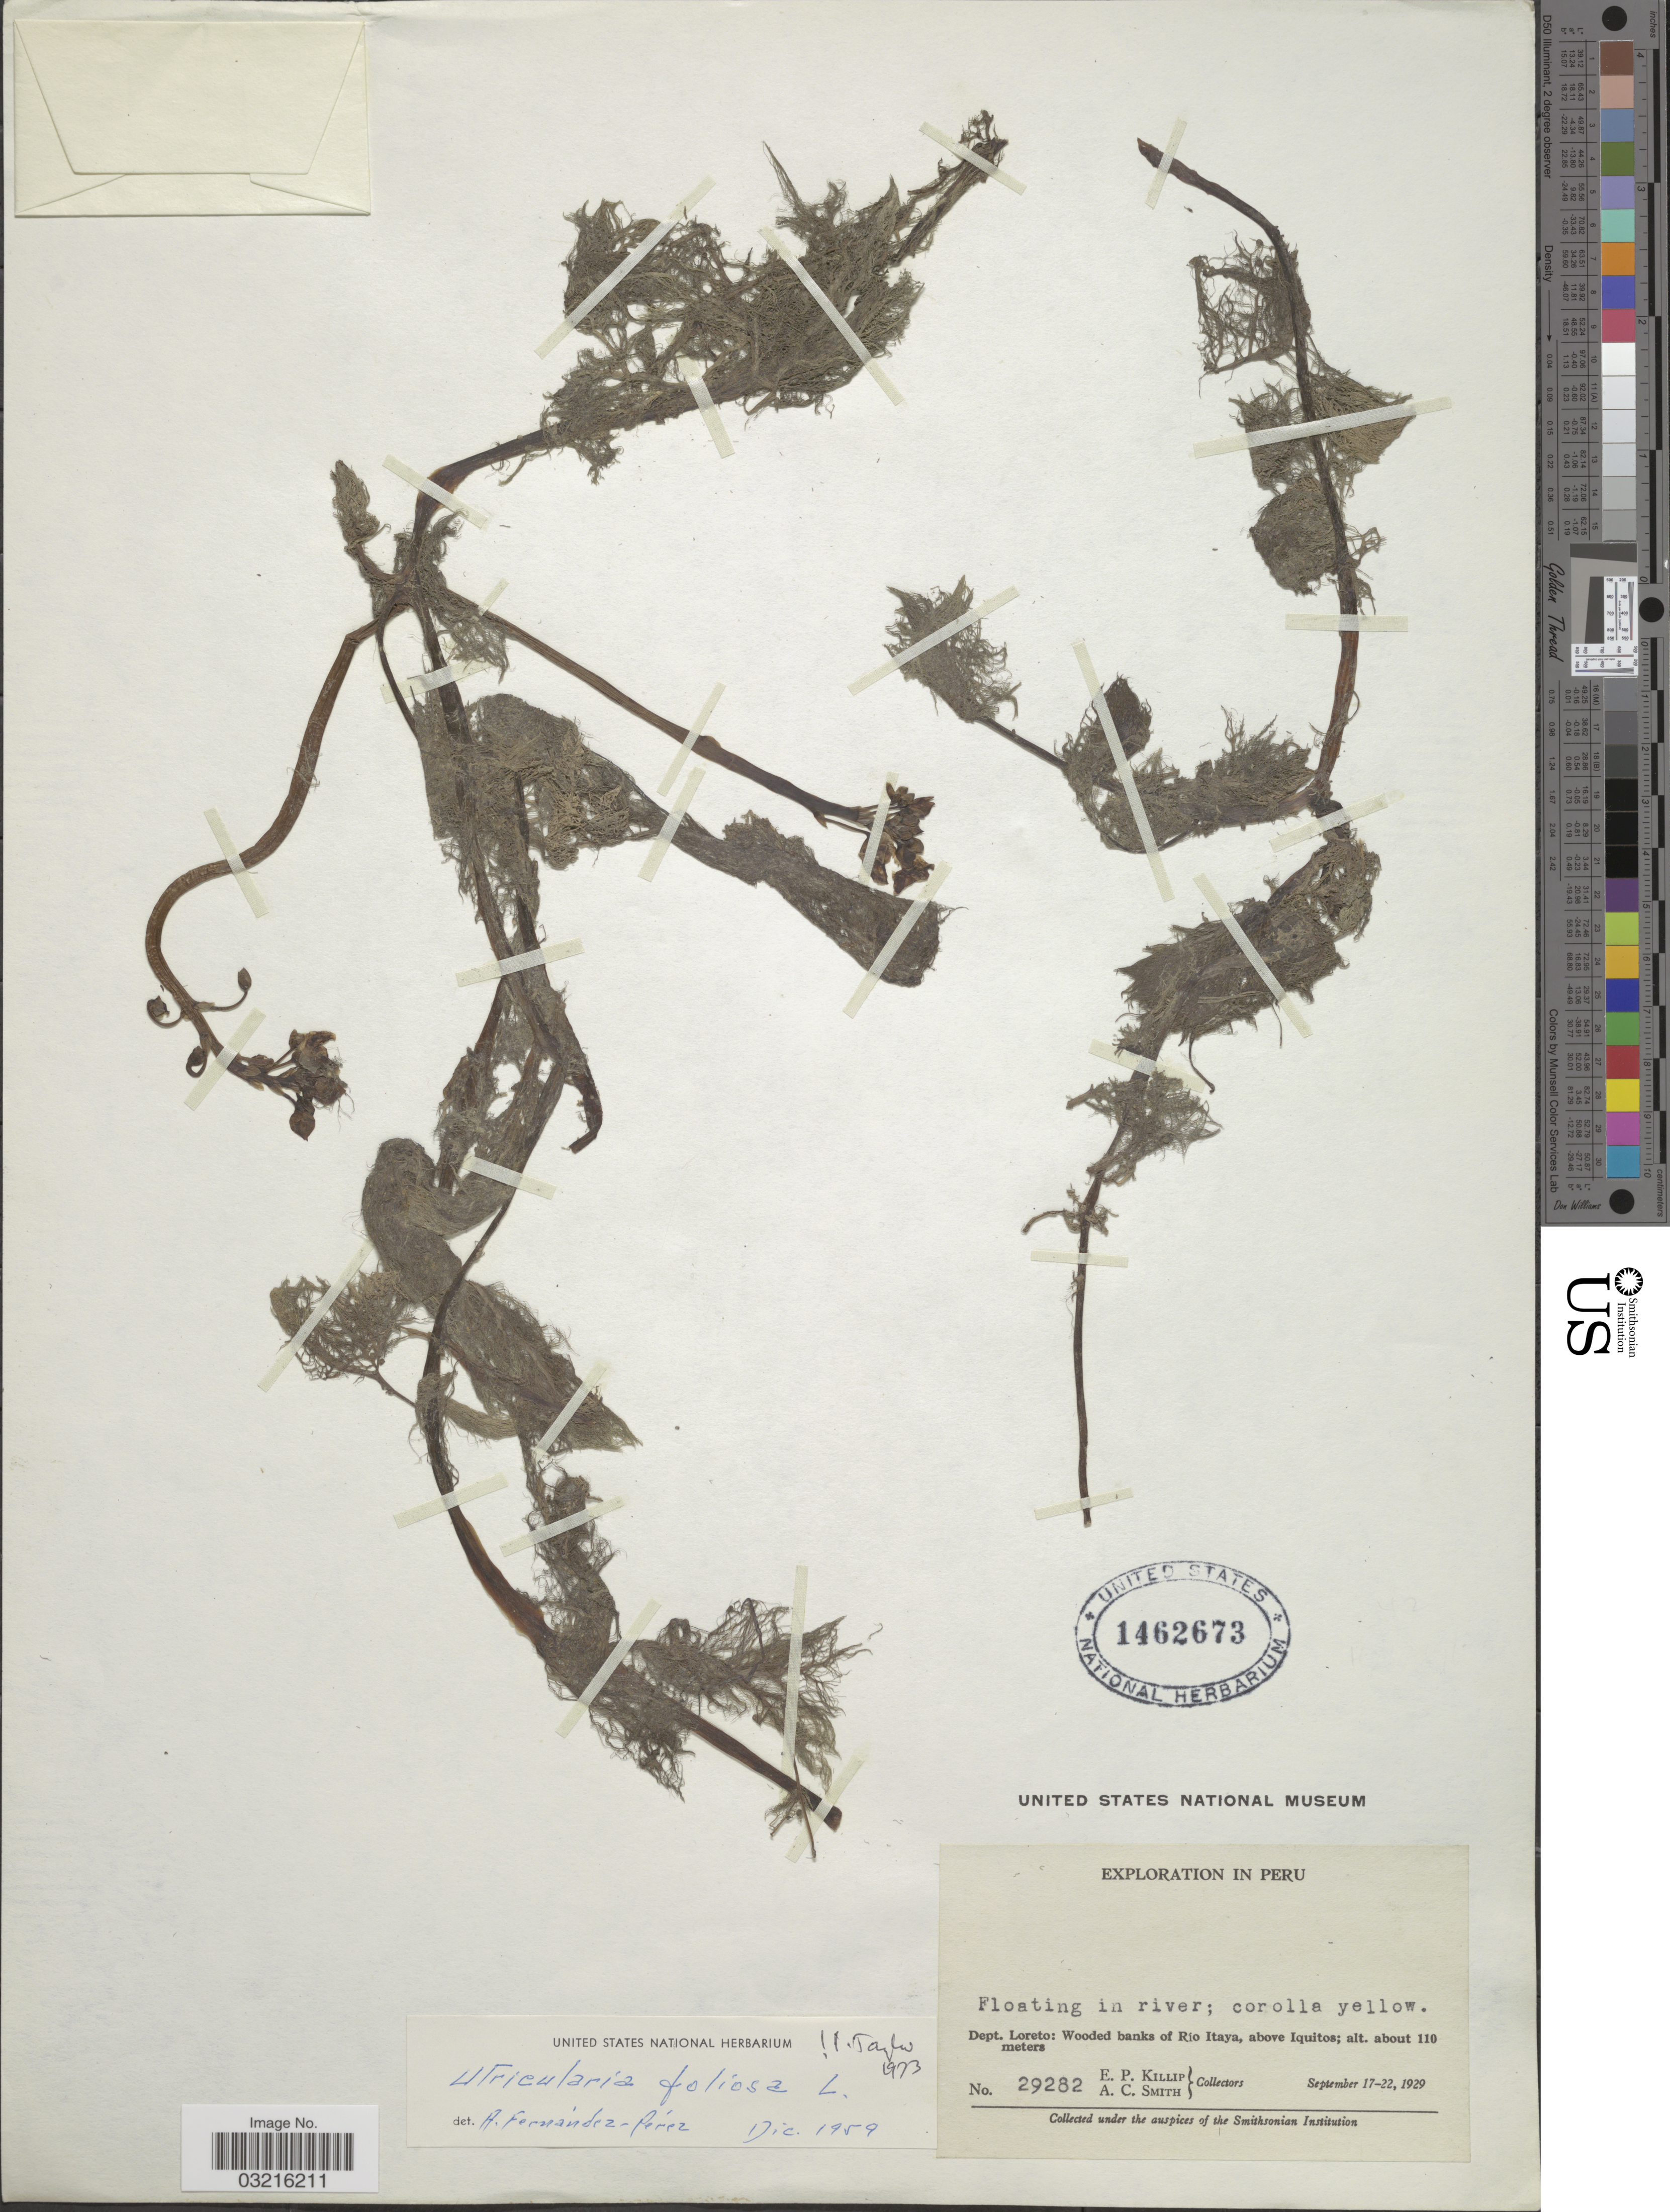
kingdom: Plantae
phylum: Tracheophyta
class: Magnoliopsida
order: Lamiales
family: Lentibulariaceae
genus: Utricularia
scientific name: Utricularia foliosa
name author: L.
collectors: E. P. Killip & A. C. Smith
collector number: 29282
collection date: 1929-09-17/1929-09-22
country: Peru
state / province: Loreto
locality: Dept. Loreto: Wooded banks of Rio Itaya, above Iquitos.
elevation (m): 110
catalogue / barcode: US 1462673